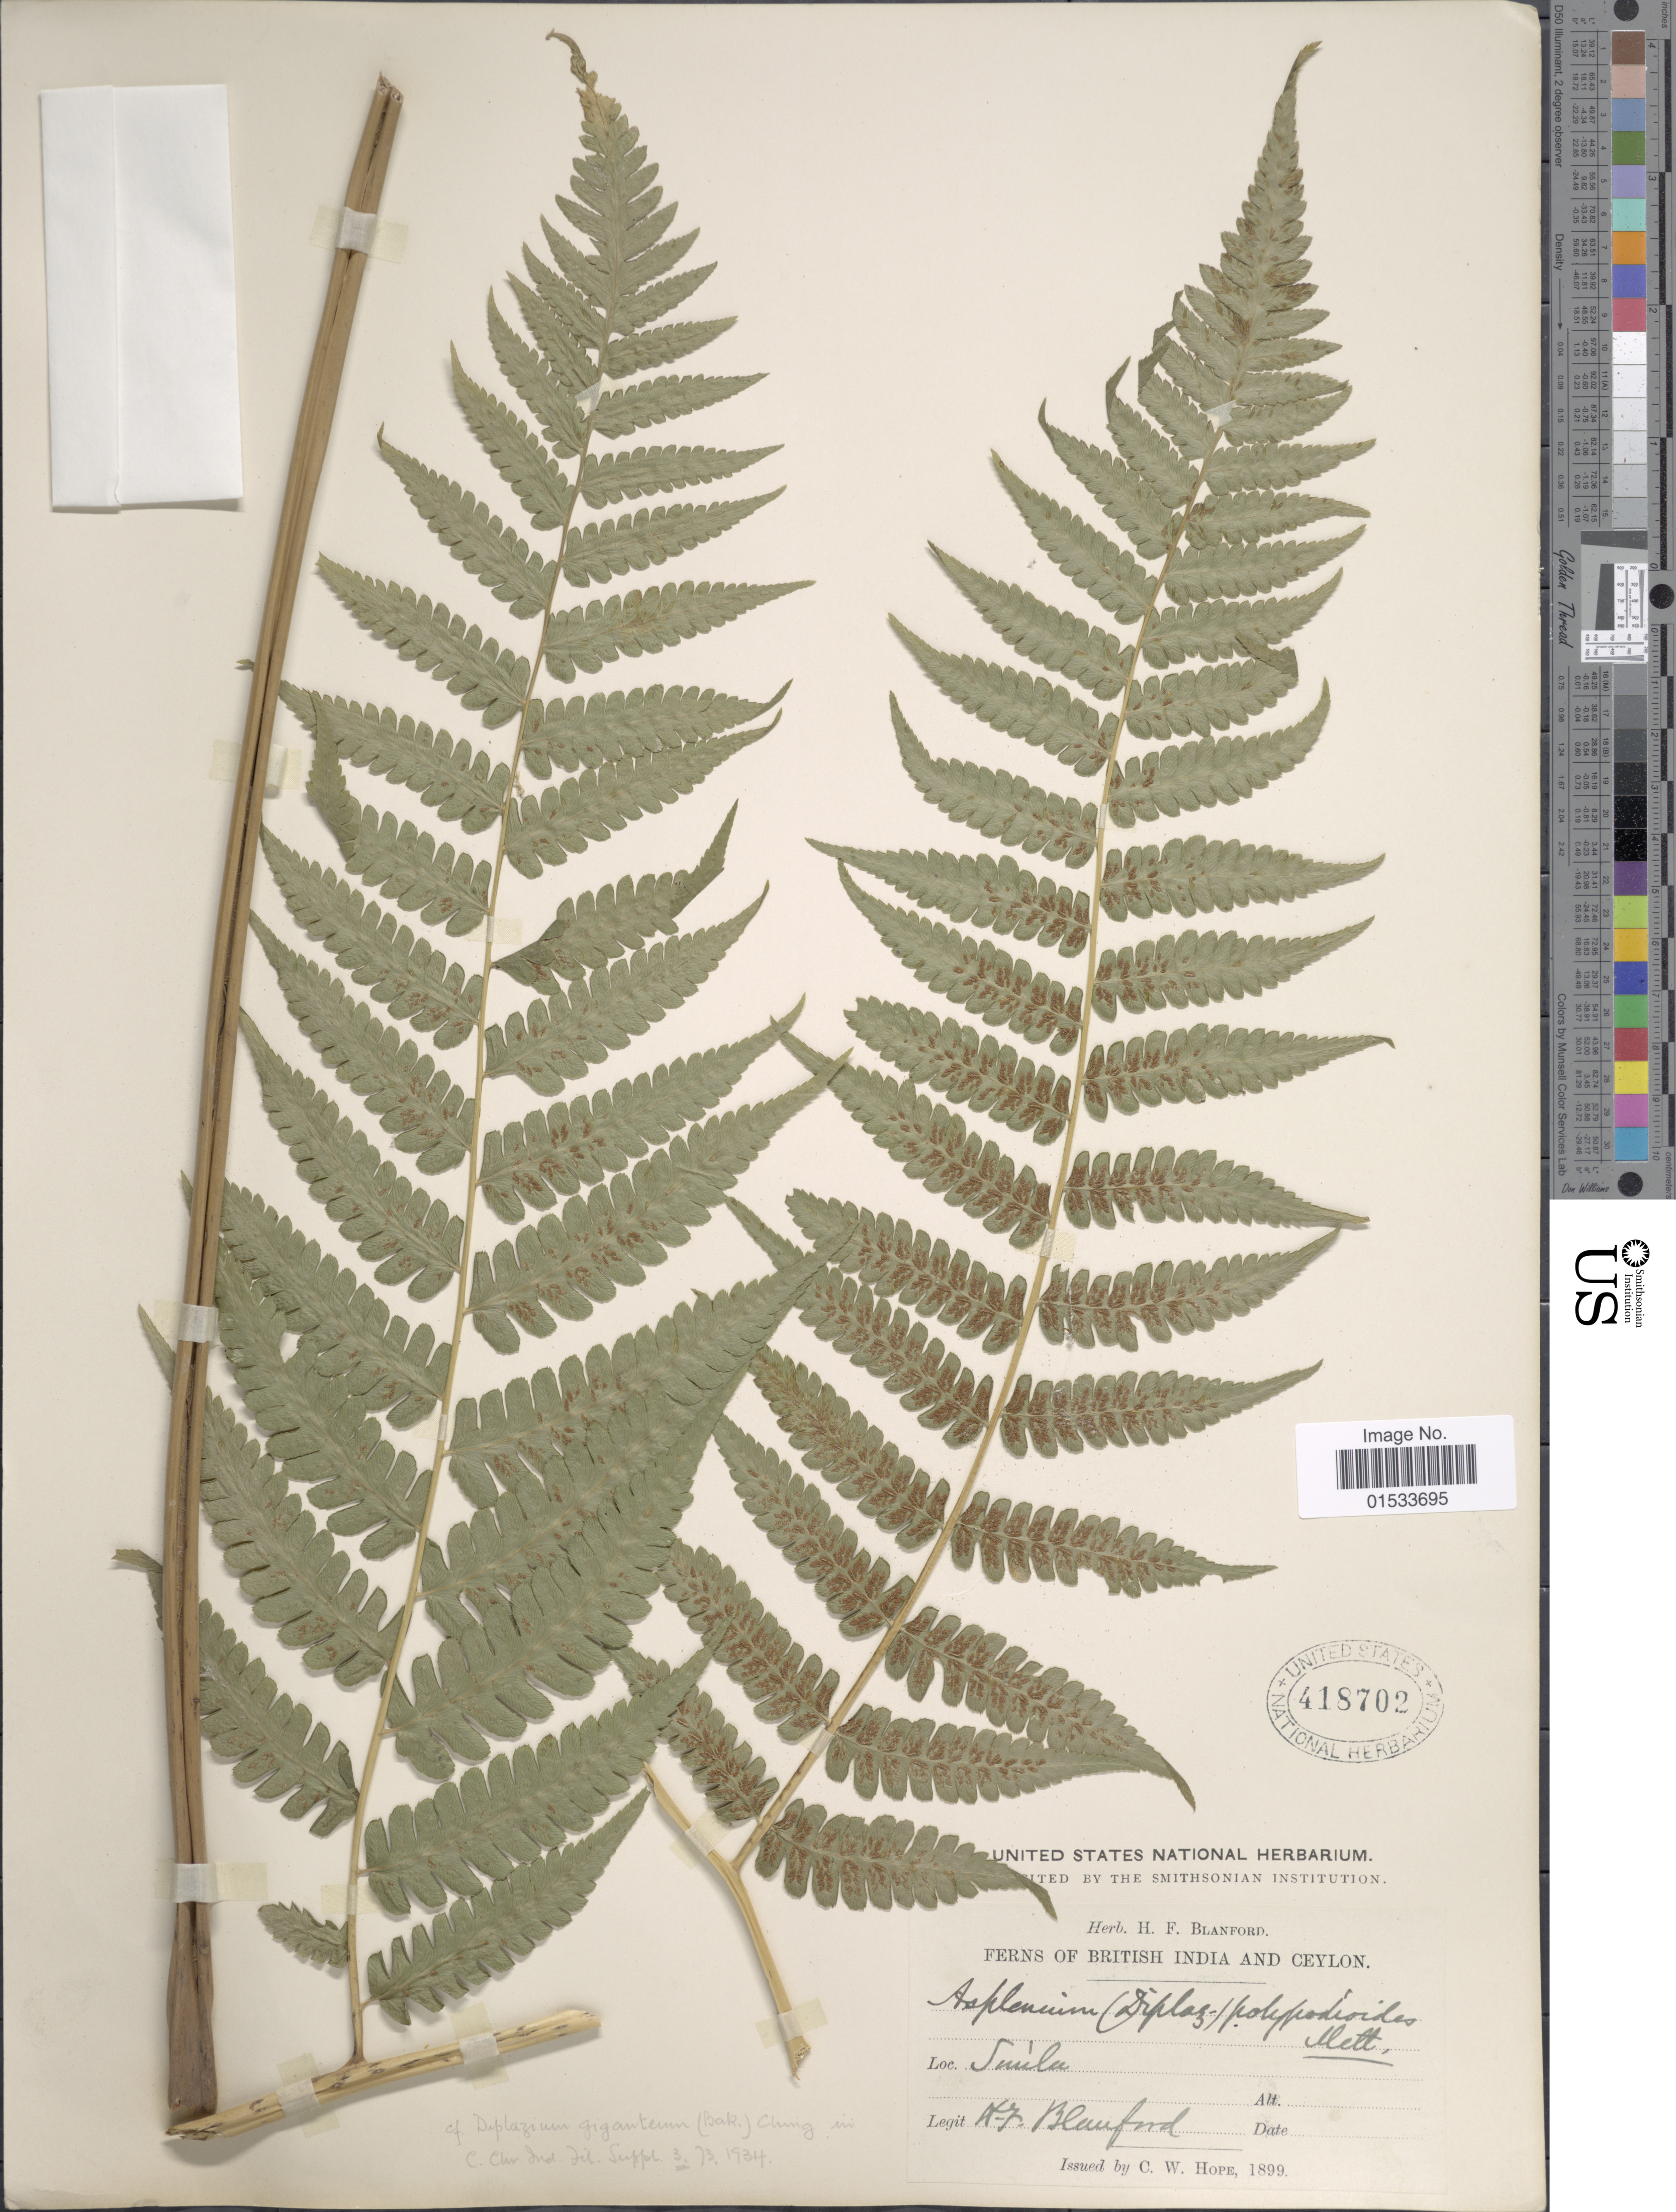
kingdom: Plantae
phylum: Tracheophyta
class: Polypodiopsida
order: Polypodiales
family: Athyriaceae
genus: Diplazium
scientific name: Diplazium frondosum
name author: C. Chr.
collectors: H. Blanford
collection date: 1899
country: India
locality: British India and Ceylon, Simla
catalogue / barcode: US 418702